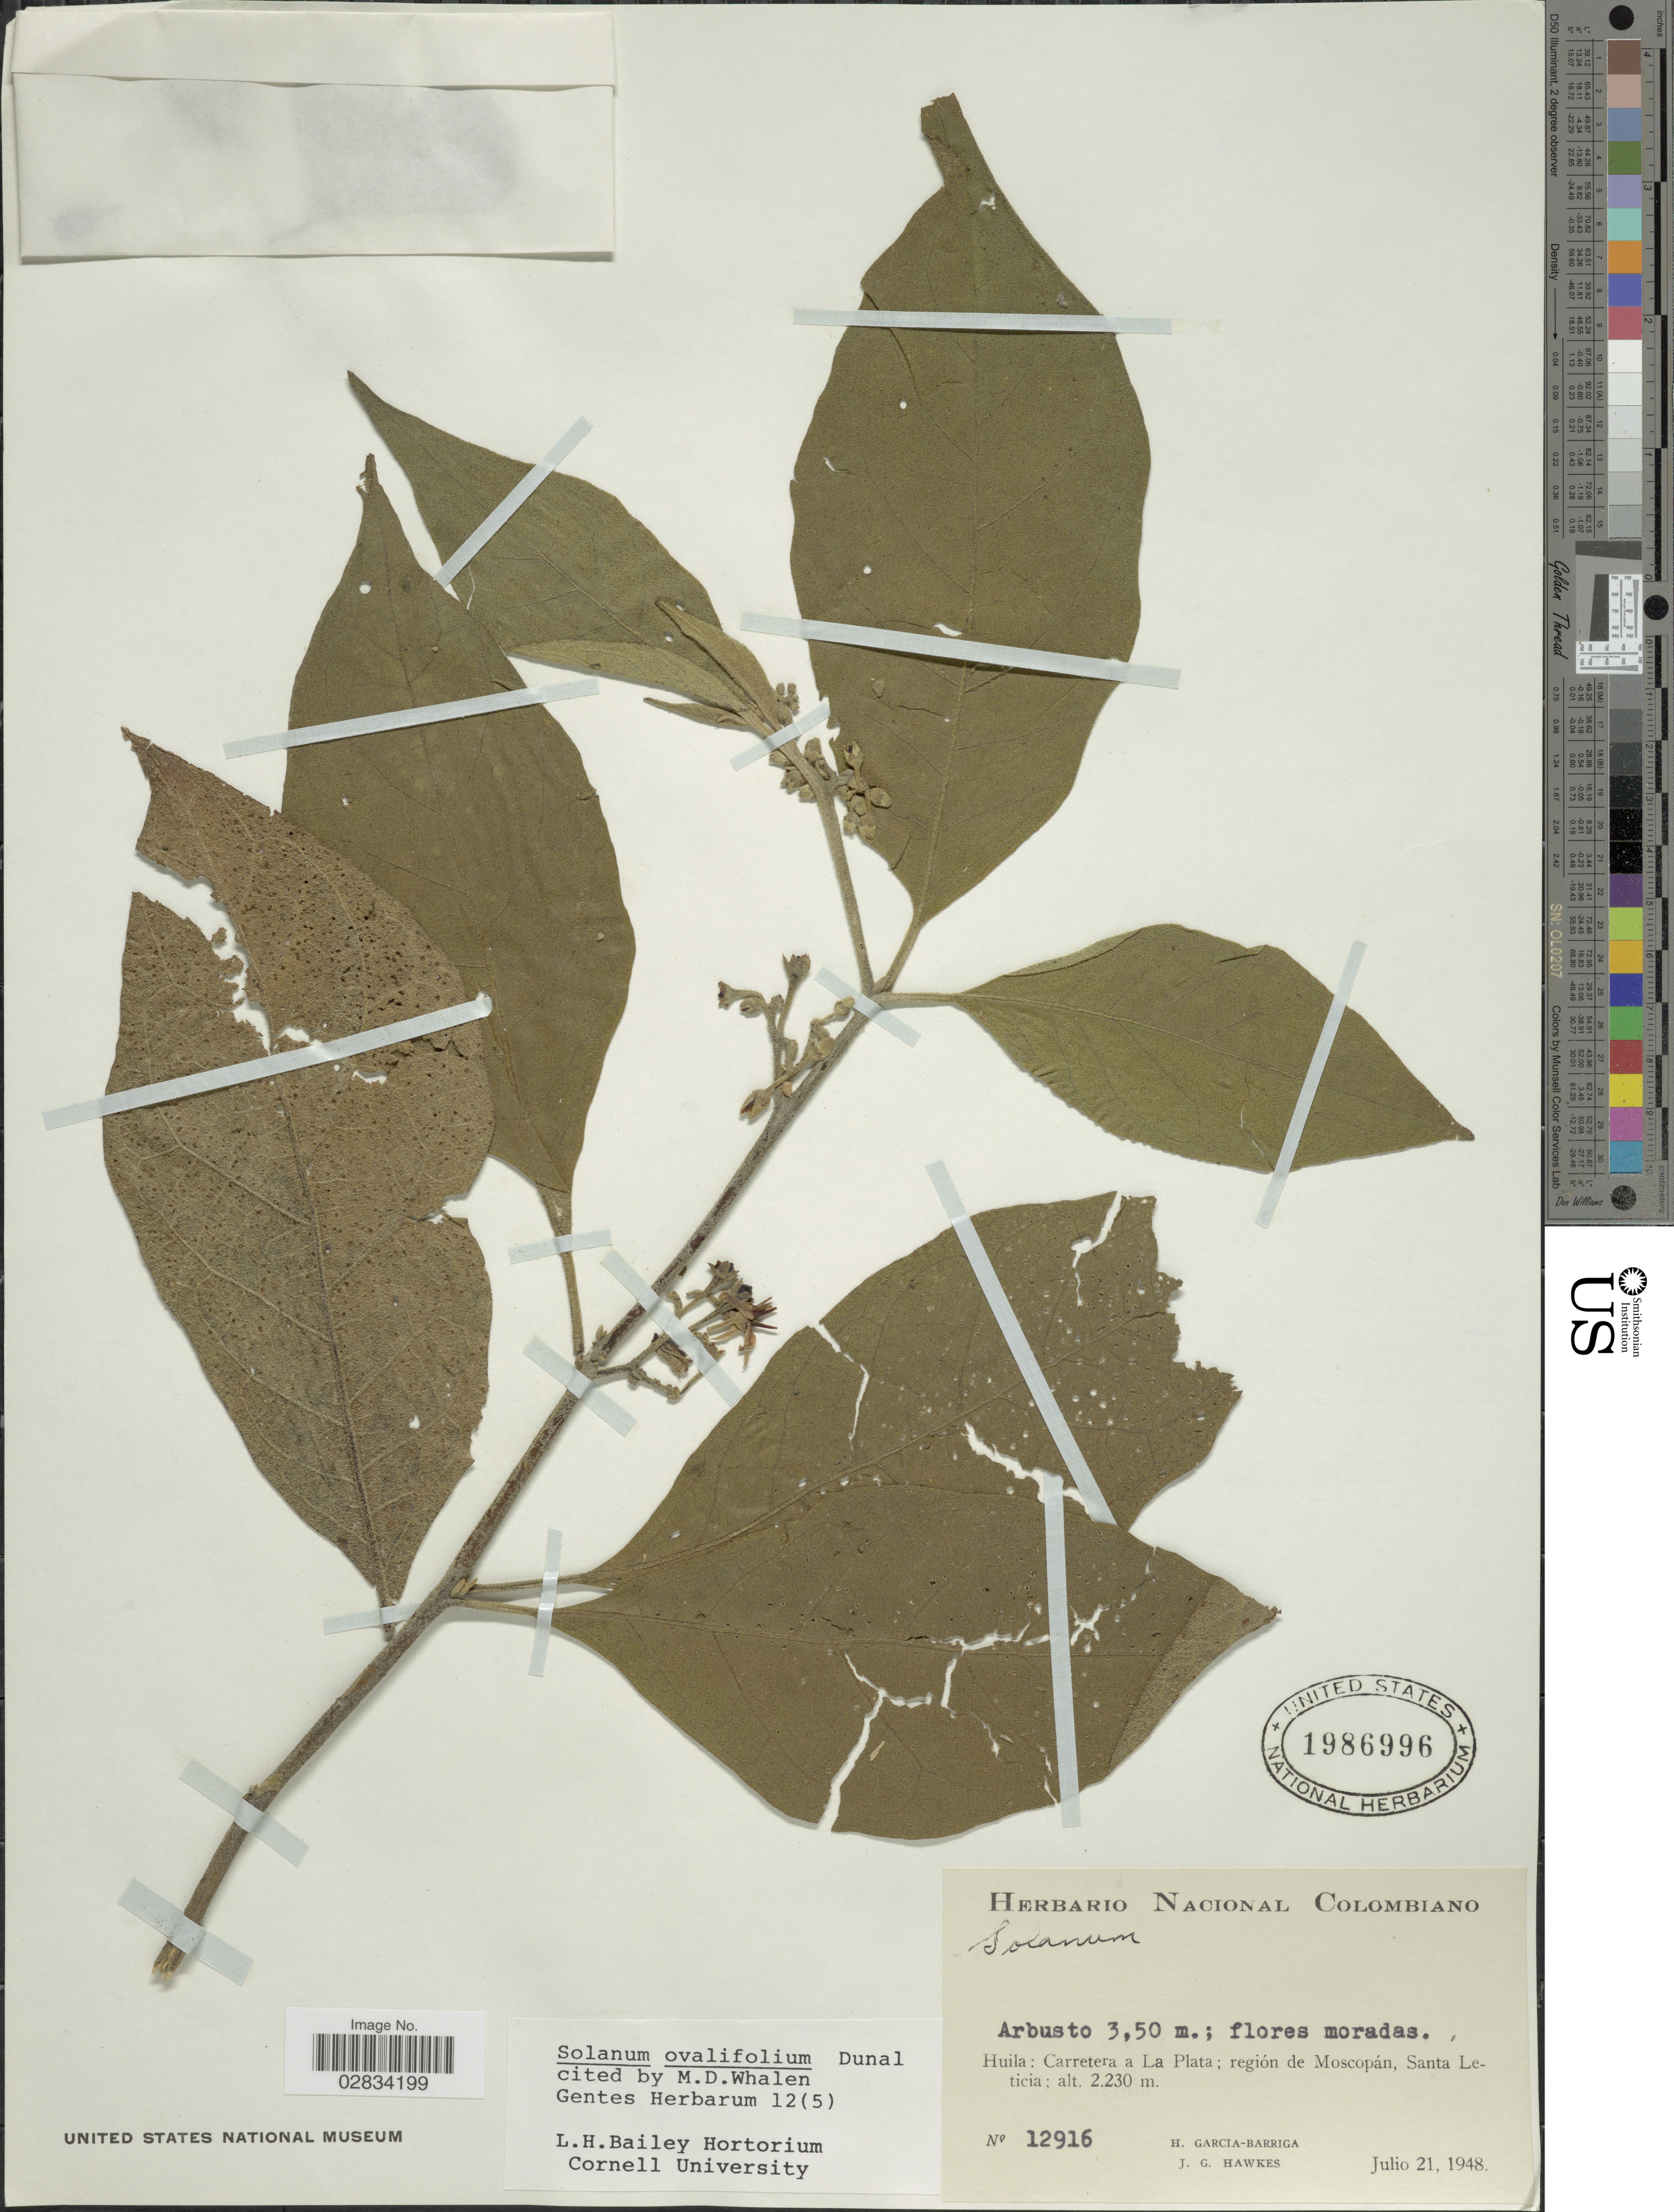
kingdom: Plantae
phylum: Tracheophyta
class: Magnoliopsida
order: Solanales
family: Solanaceae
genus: Solanum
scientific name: Solanum ovalifolium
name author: Dunal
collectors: H. García Barriga & J. Hawkes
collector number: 12916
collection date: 1948-07-21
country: Colombia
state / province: Huila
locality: Carretera a La Plata, región de Moscopán, Santa Leticia.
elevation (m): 2230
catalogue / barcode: US 1986996